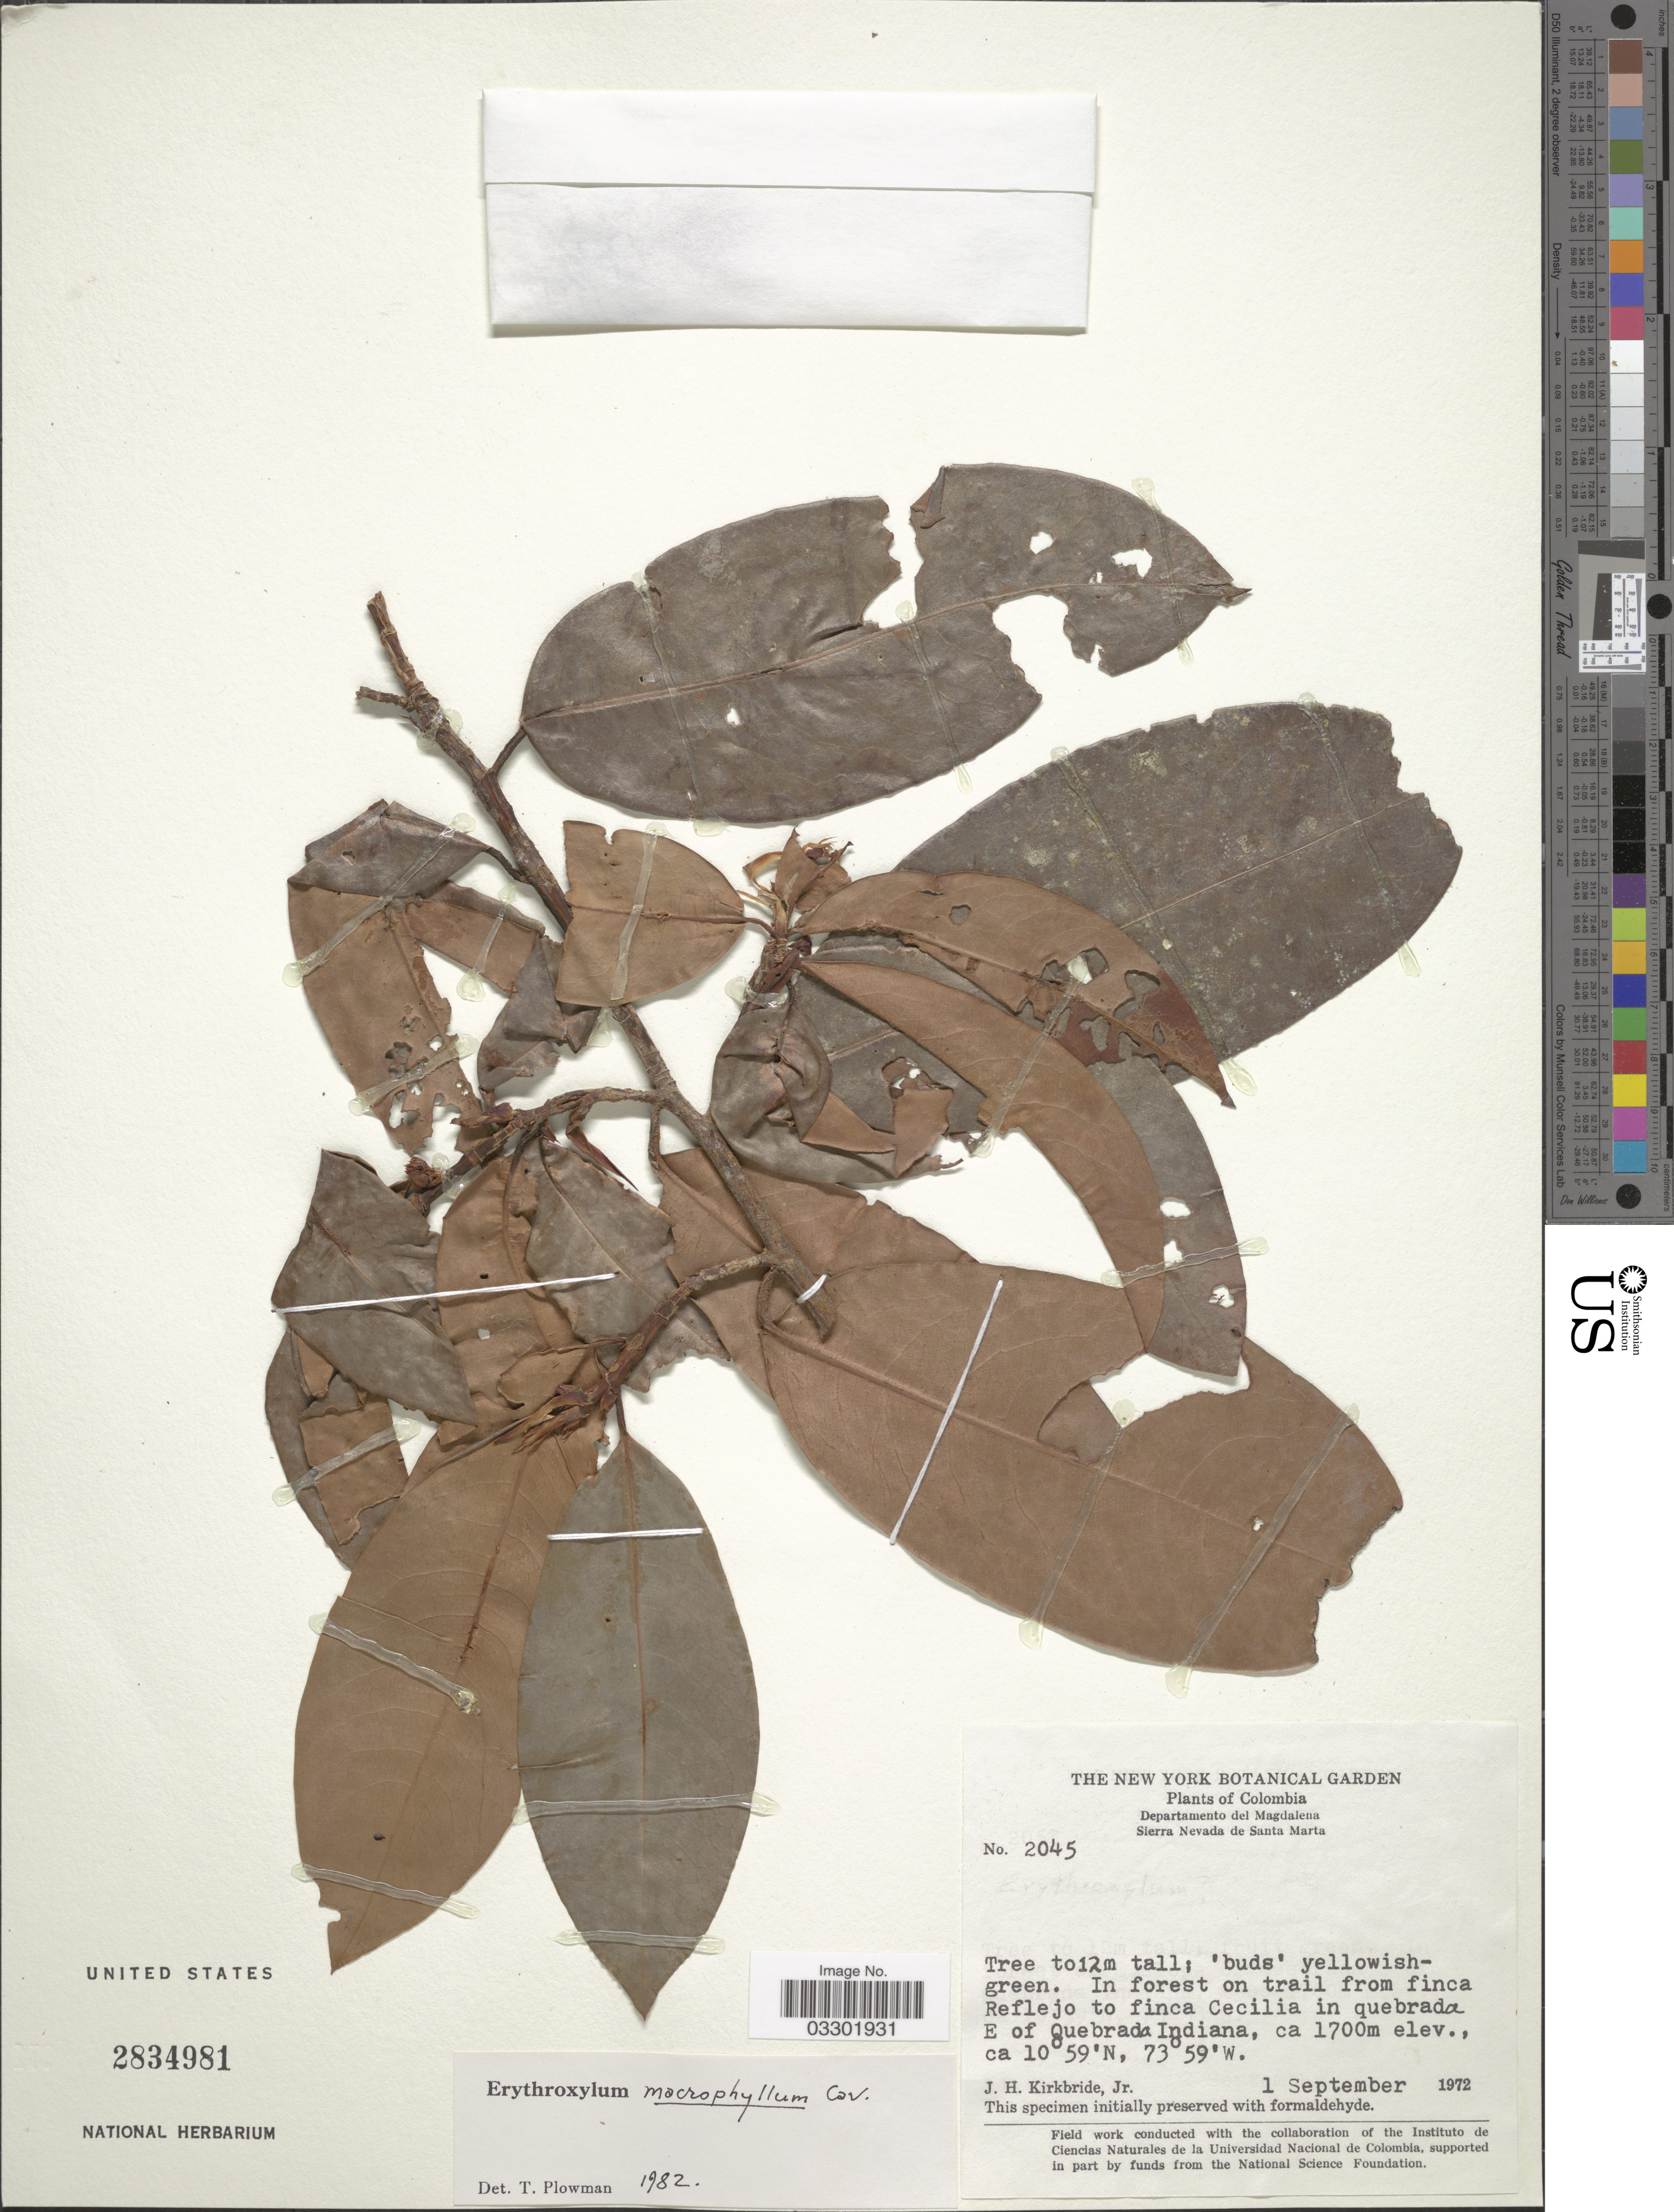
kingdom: Plantae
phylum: Tracheophyta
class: Magnoliopsida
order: Malpighiales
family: Erythroxylaceae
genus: Erythroxylum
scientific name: Erythroxylum macrophyllum var. macrophyllum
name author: Cav.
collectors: J. H. Kirkbride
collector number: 2045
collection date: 1972-09-01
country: Colombia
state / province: Magdalena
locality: Departamento del Magdalena. Sierra Nevada de Santa Marta. In forest on trail from finca Reflejo to finca Cecilia in quebrada E of Quebrada Indiana.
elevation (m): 1700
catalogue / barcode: US 2834981